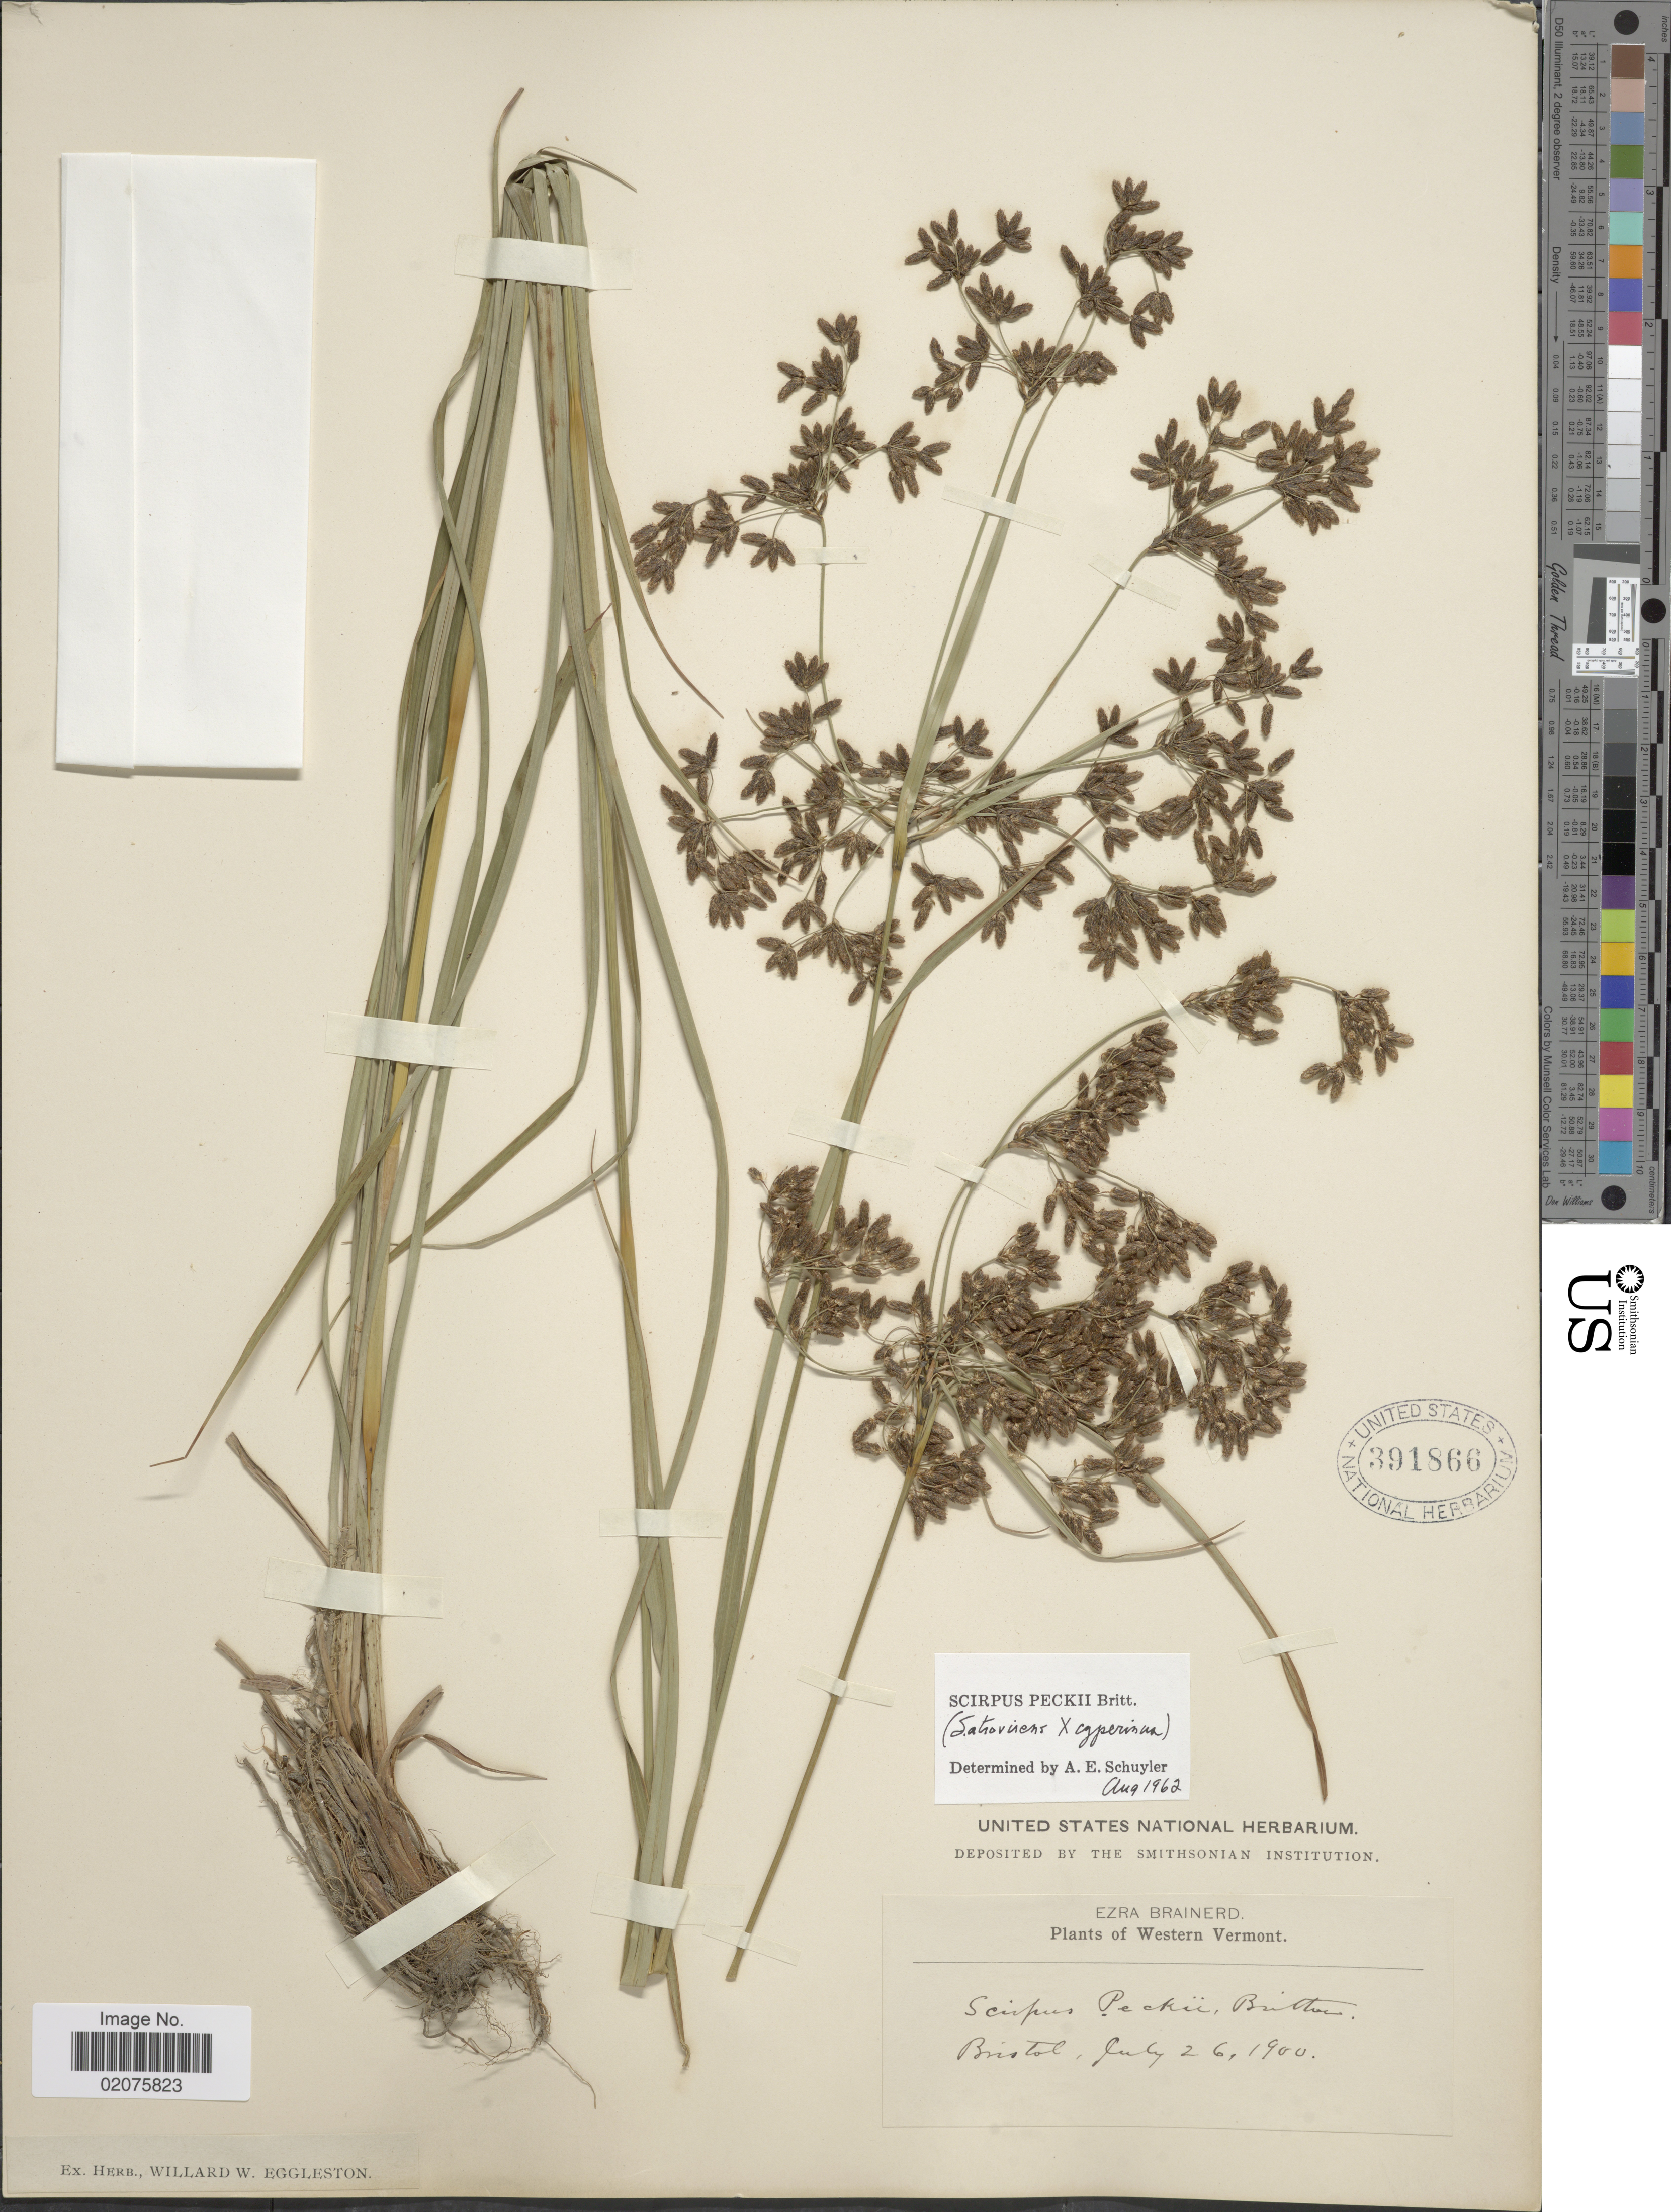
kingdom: Plantae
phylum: Tracheophyta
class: Liliopsida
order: Poales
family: Cyperaceae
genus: Scirpus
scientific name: Scirpus x peckii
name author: Britton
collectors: E. Brainerd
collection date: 1900-07-26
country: United States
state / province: Vermont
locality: Western Vermont. Bristol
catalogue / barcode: US 391866